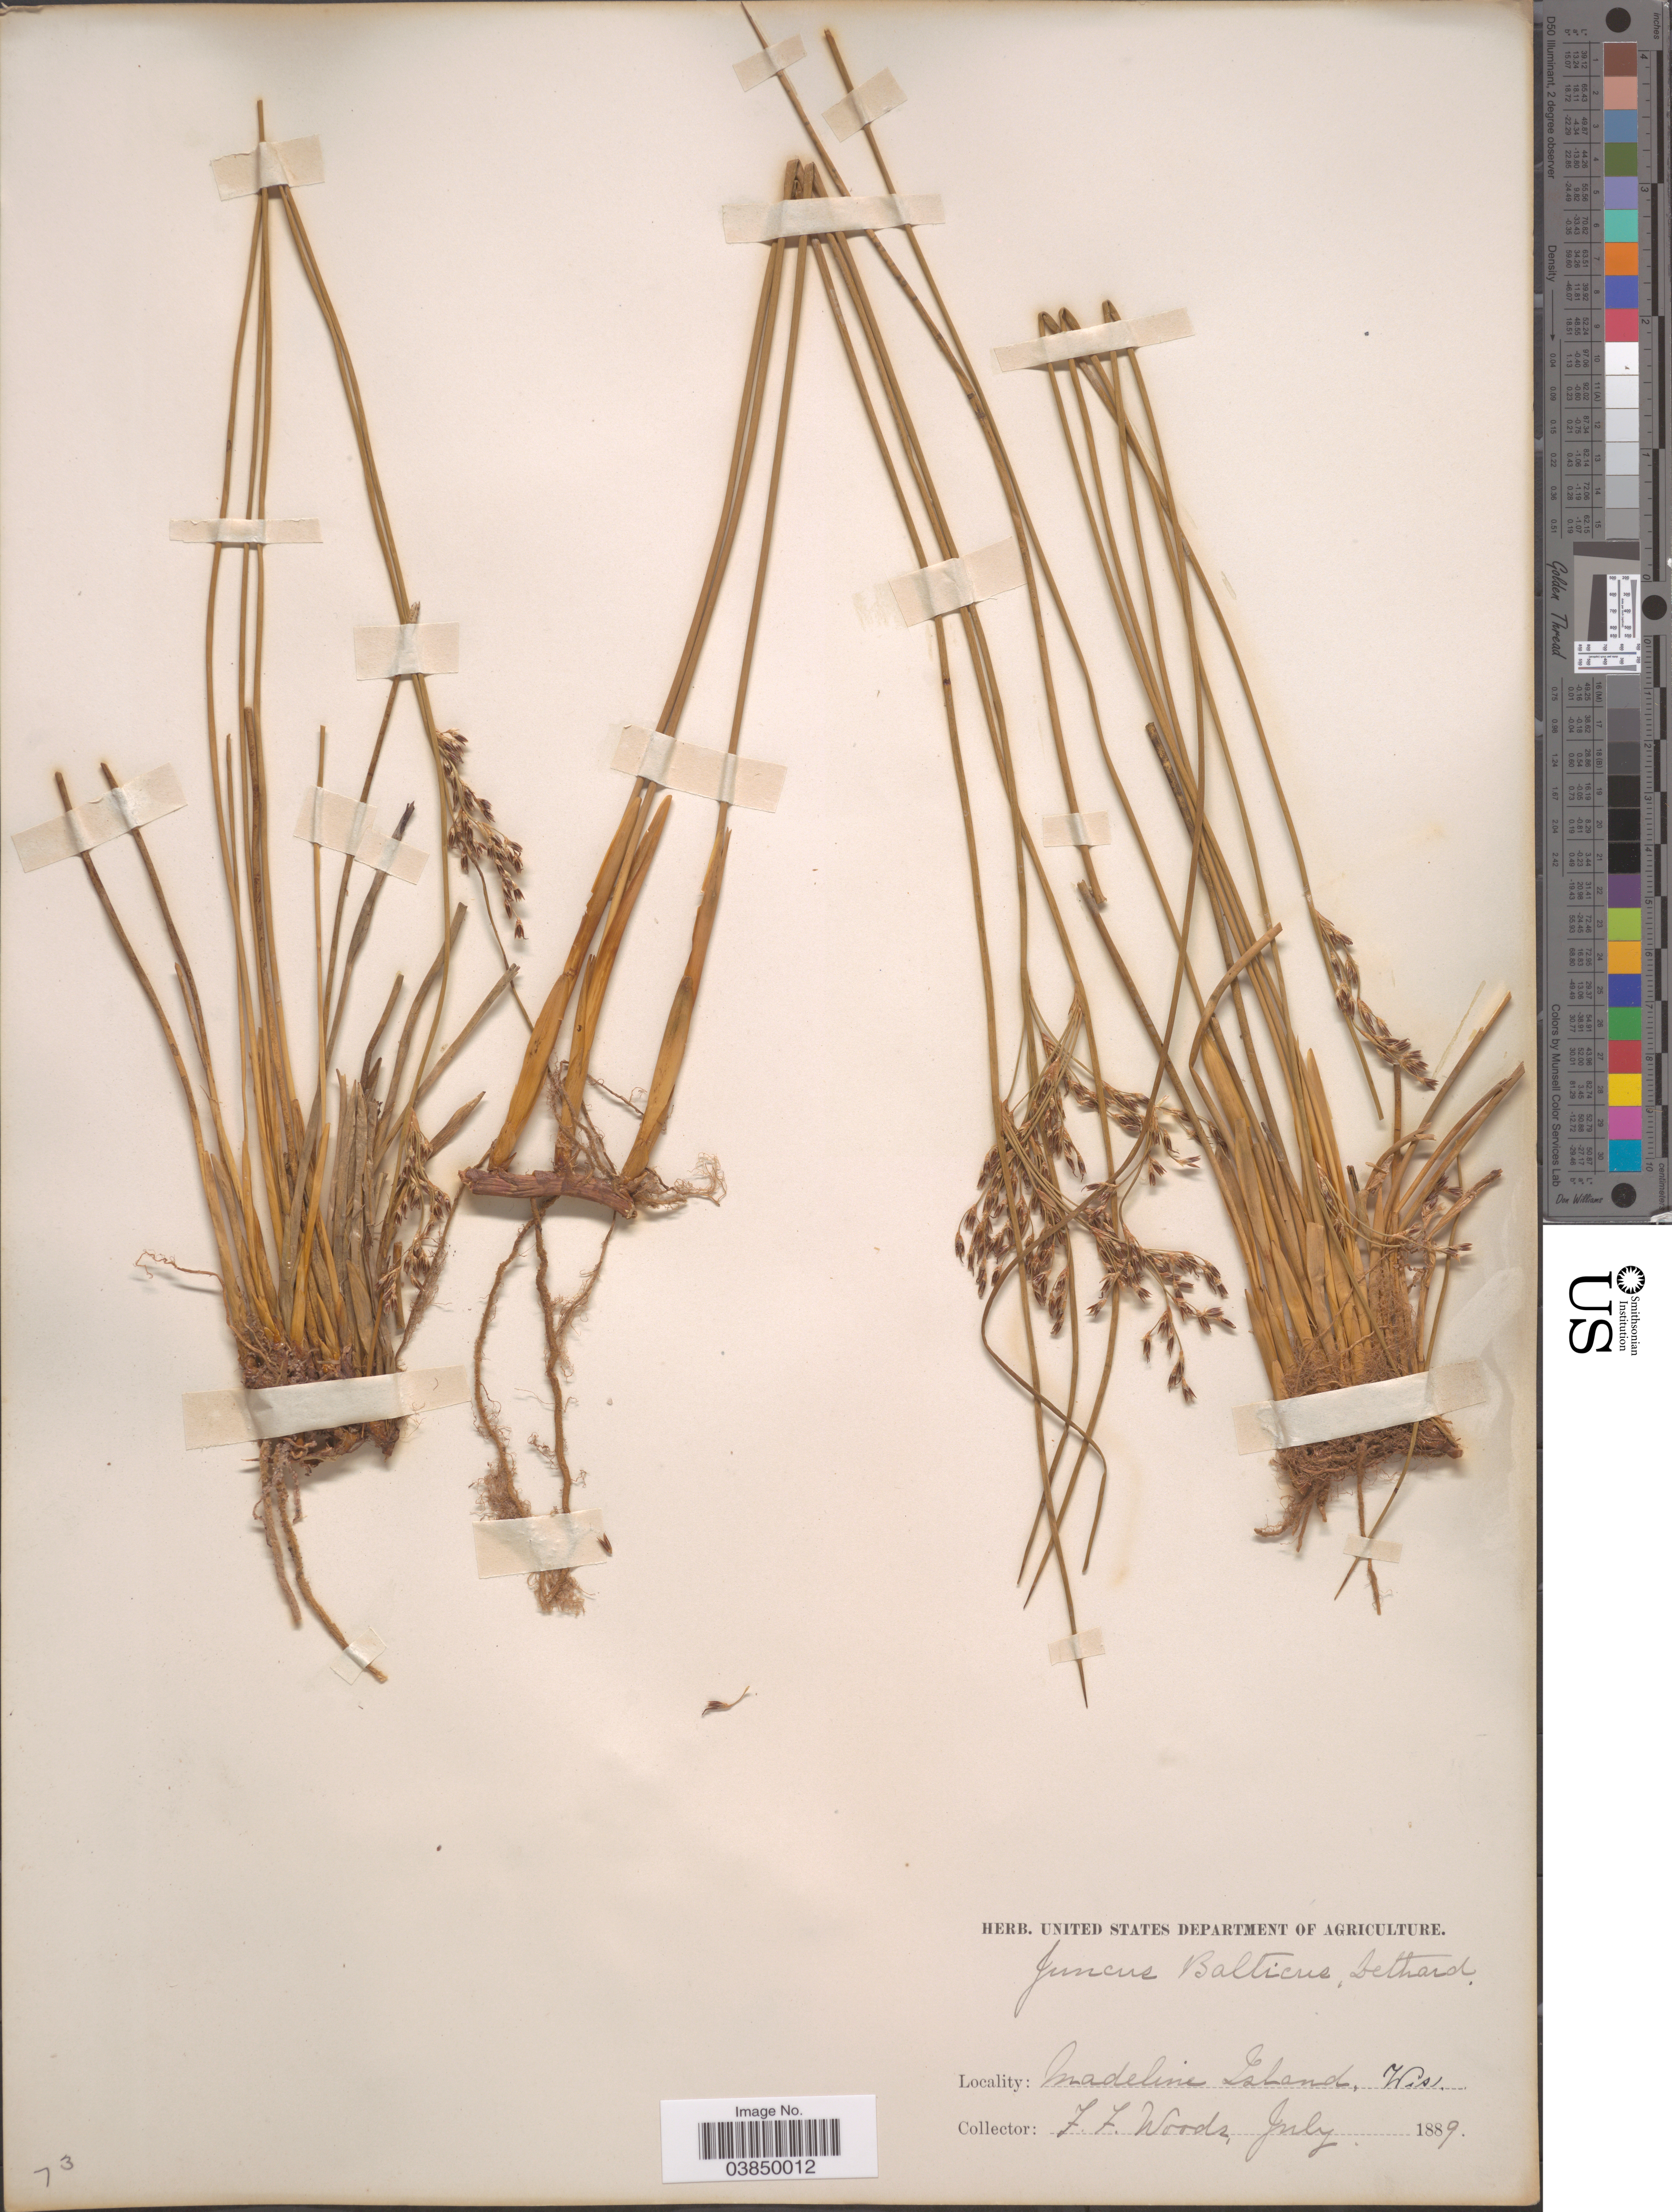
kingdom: Plantae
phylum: Tracheophyta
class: Liliopsida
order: Poales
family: Juncaceae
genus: Juncus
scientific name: Juncus balticus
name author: Willd.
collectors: F. Woods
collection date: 1889-07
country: United States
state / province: Wisconsin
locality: Madeline Island.